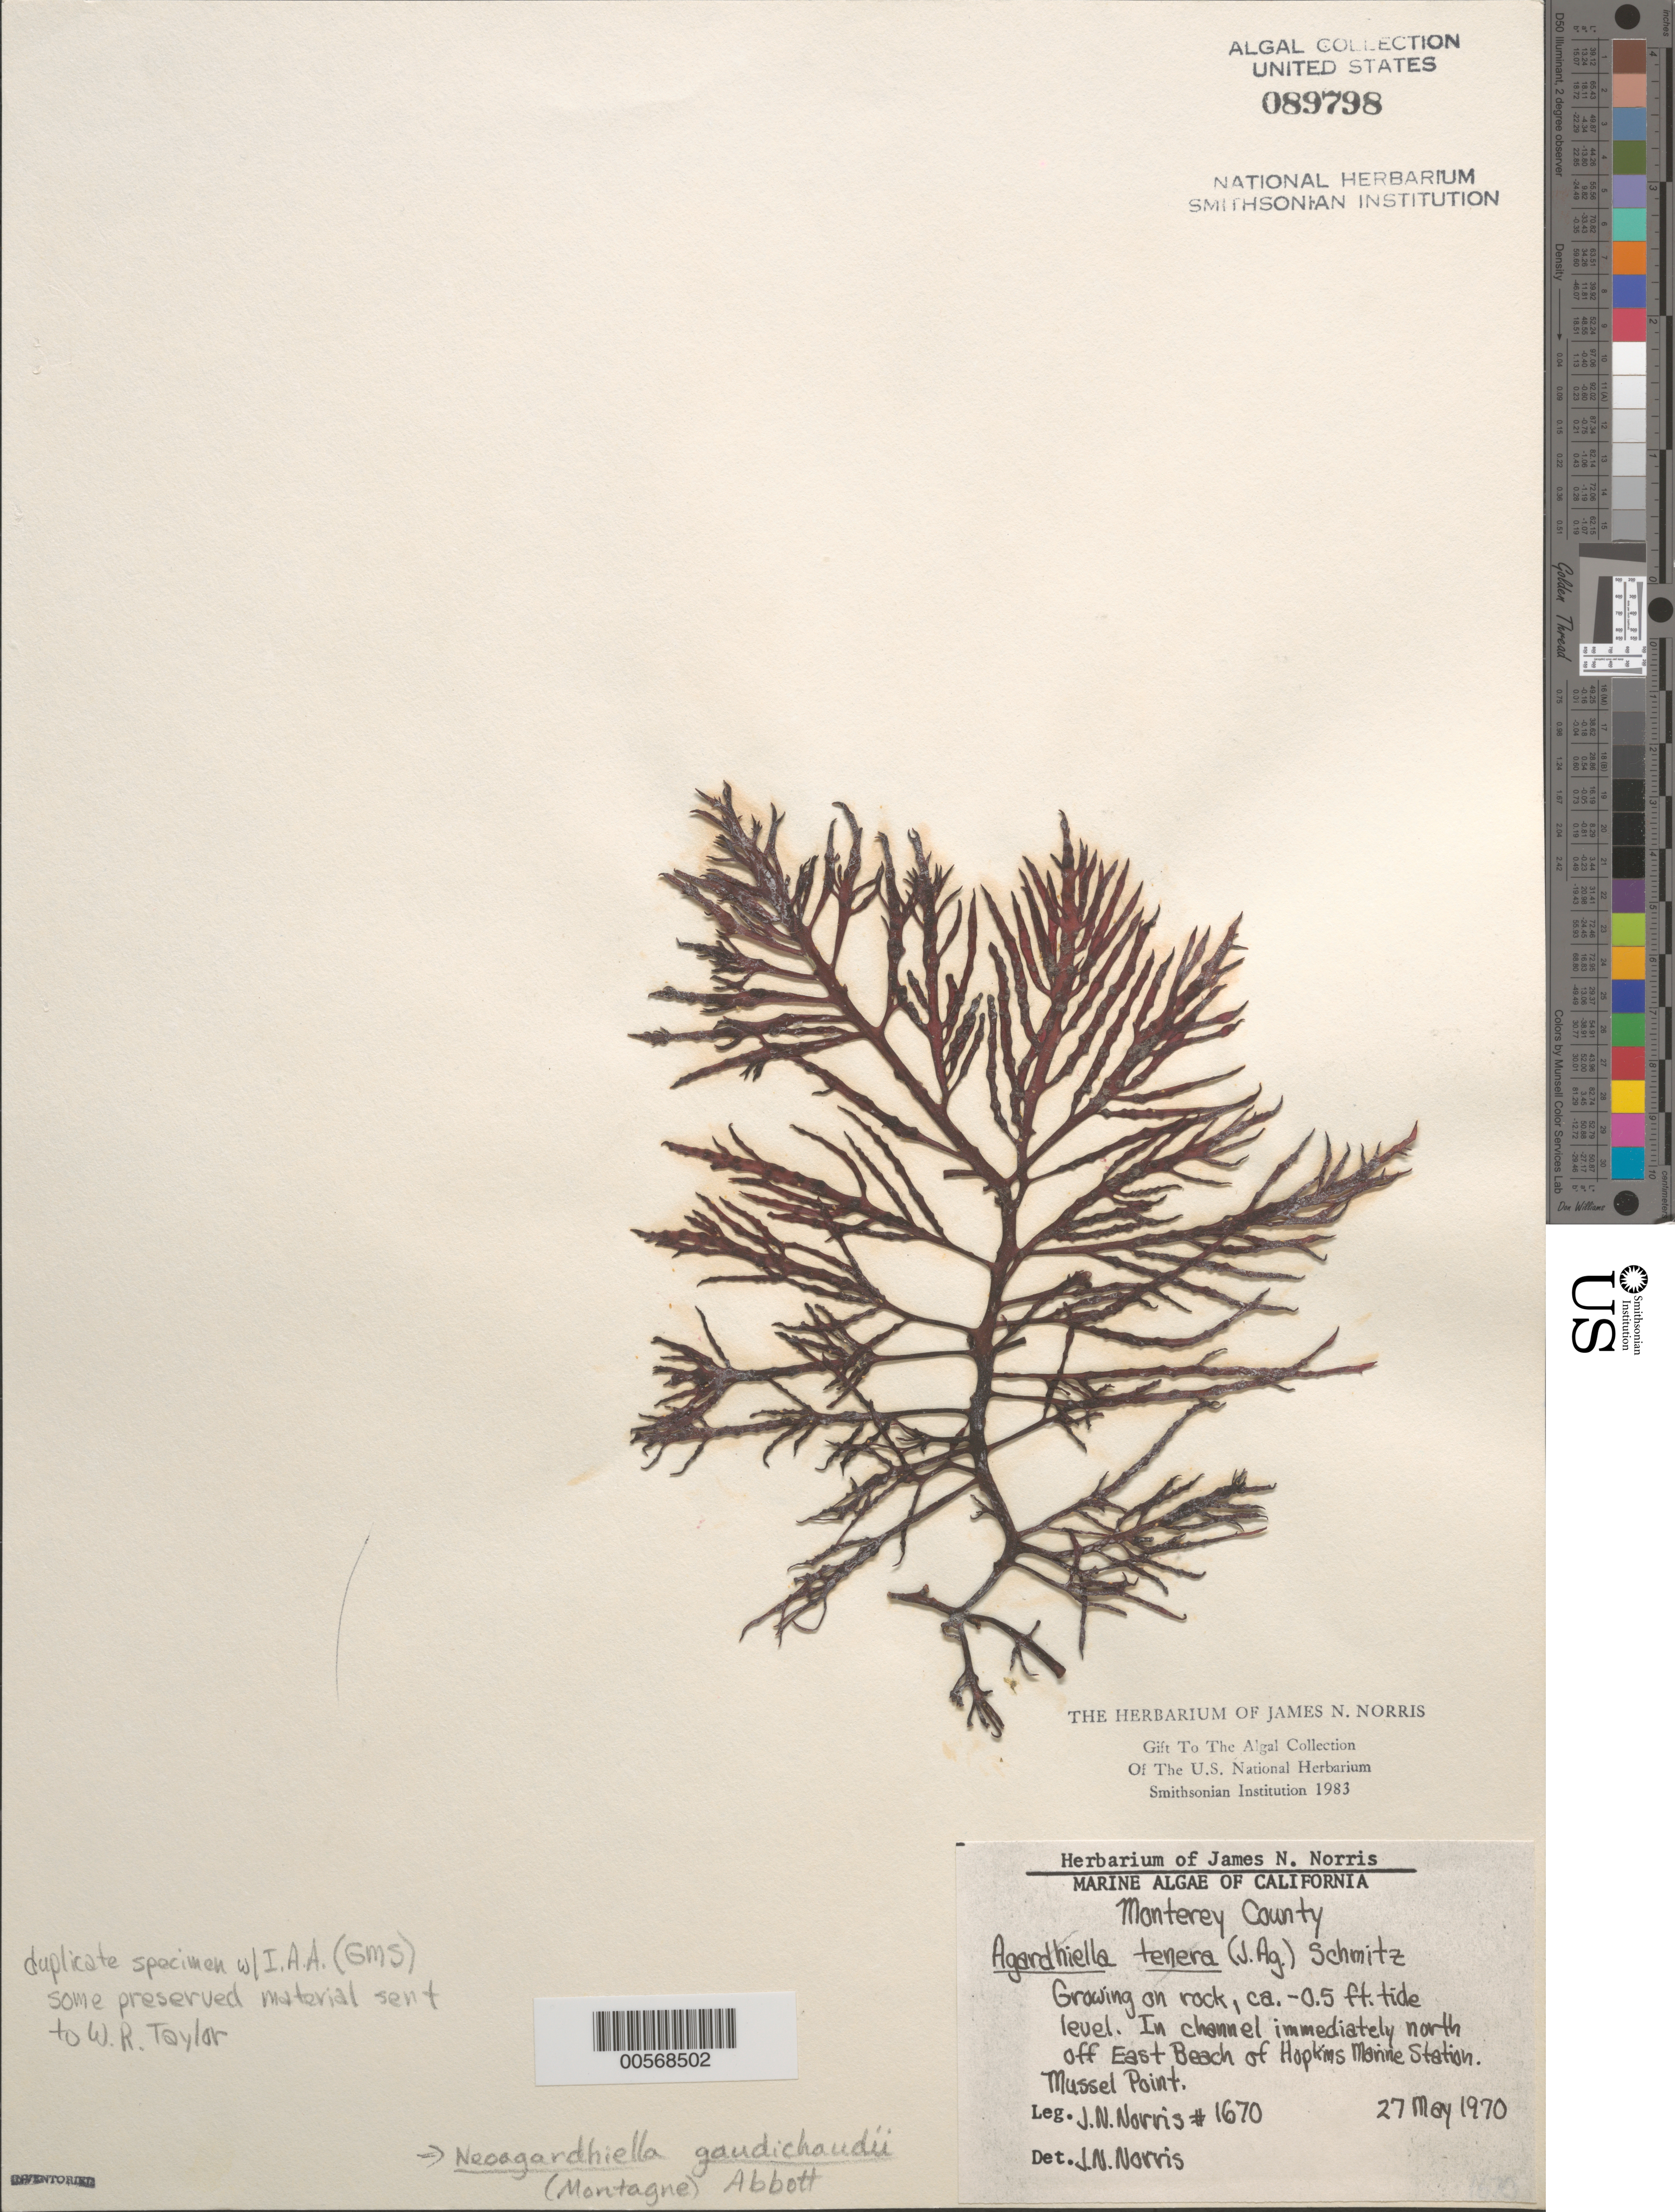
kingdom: Plantae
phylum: Rhodophyta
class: Florideophyceae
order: Gigartinales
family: Solieriaceae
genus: Sarcodiotheca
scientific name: Sarcodiotheca gaudichaudii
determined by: Algae name updating Project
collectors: J. N. Norris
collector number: JN-1670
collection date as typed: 27 May 1970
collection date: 1970-05-27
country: United States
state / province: California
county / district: Monterey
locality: Mussel Point, off east beach, Hopkins Marine Station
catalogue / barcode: US 89798